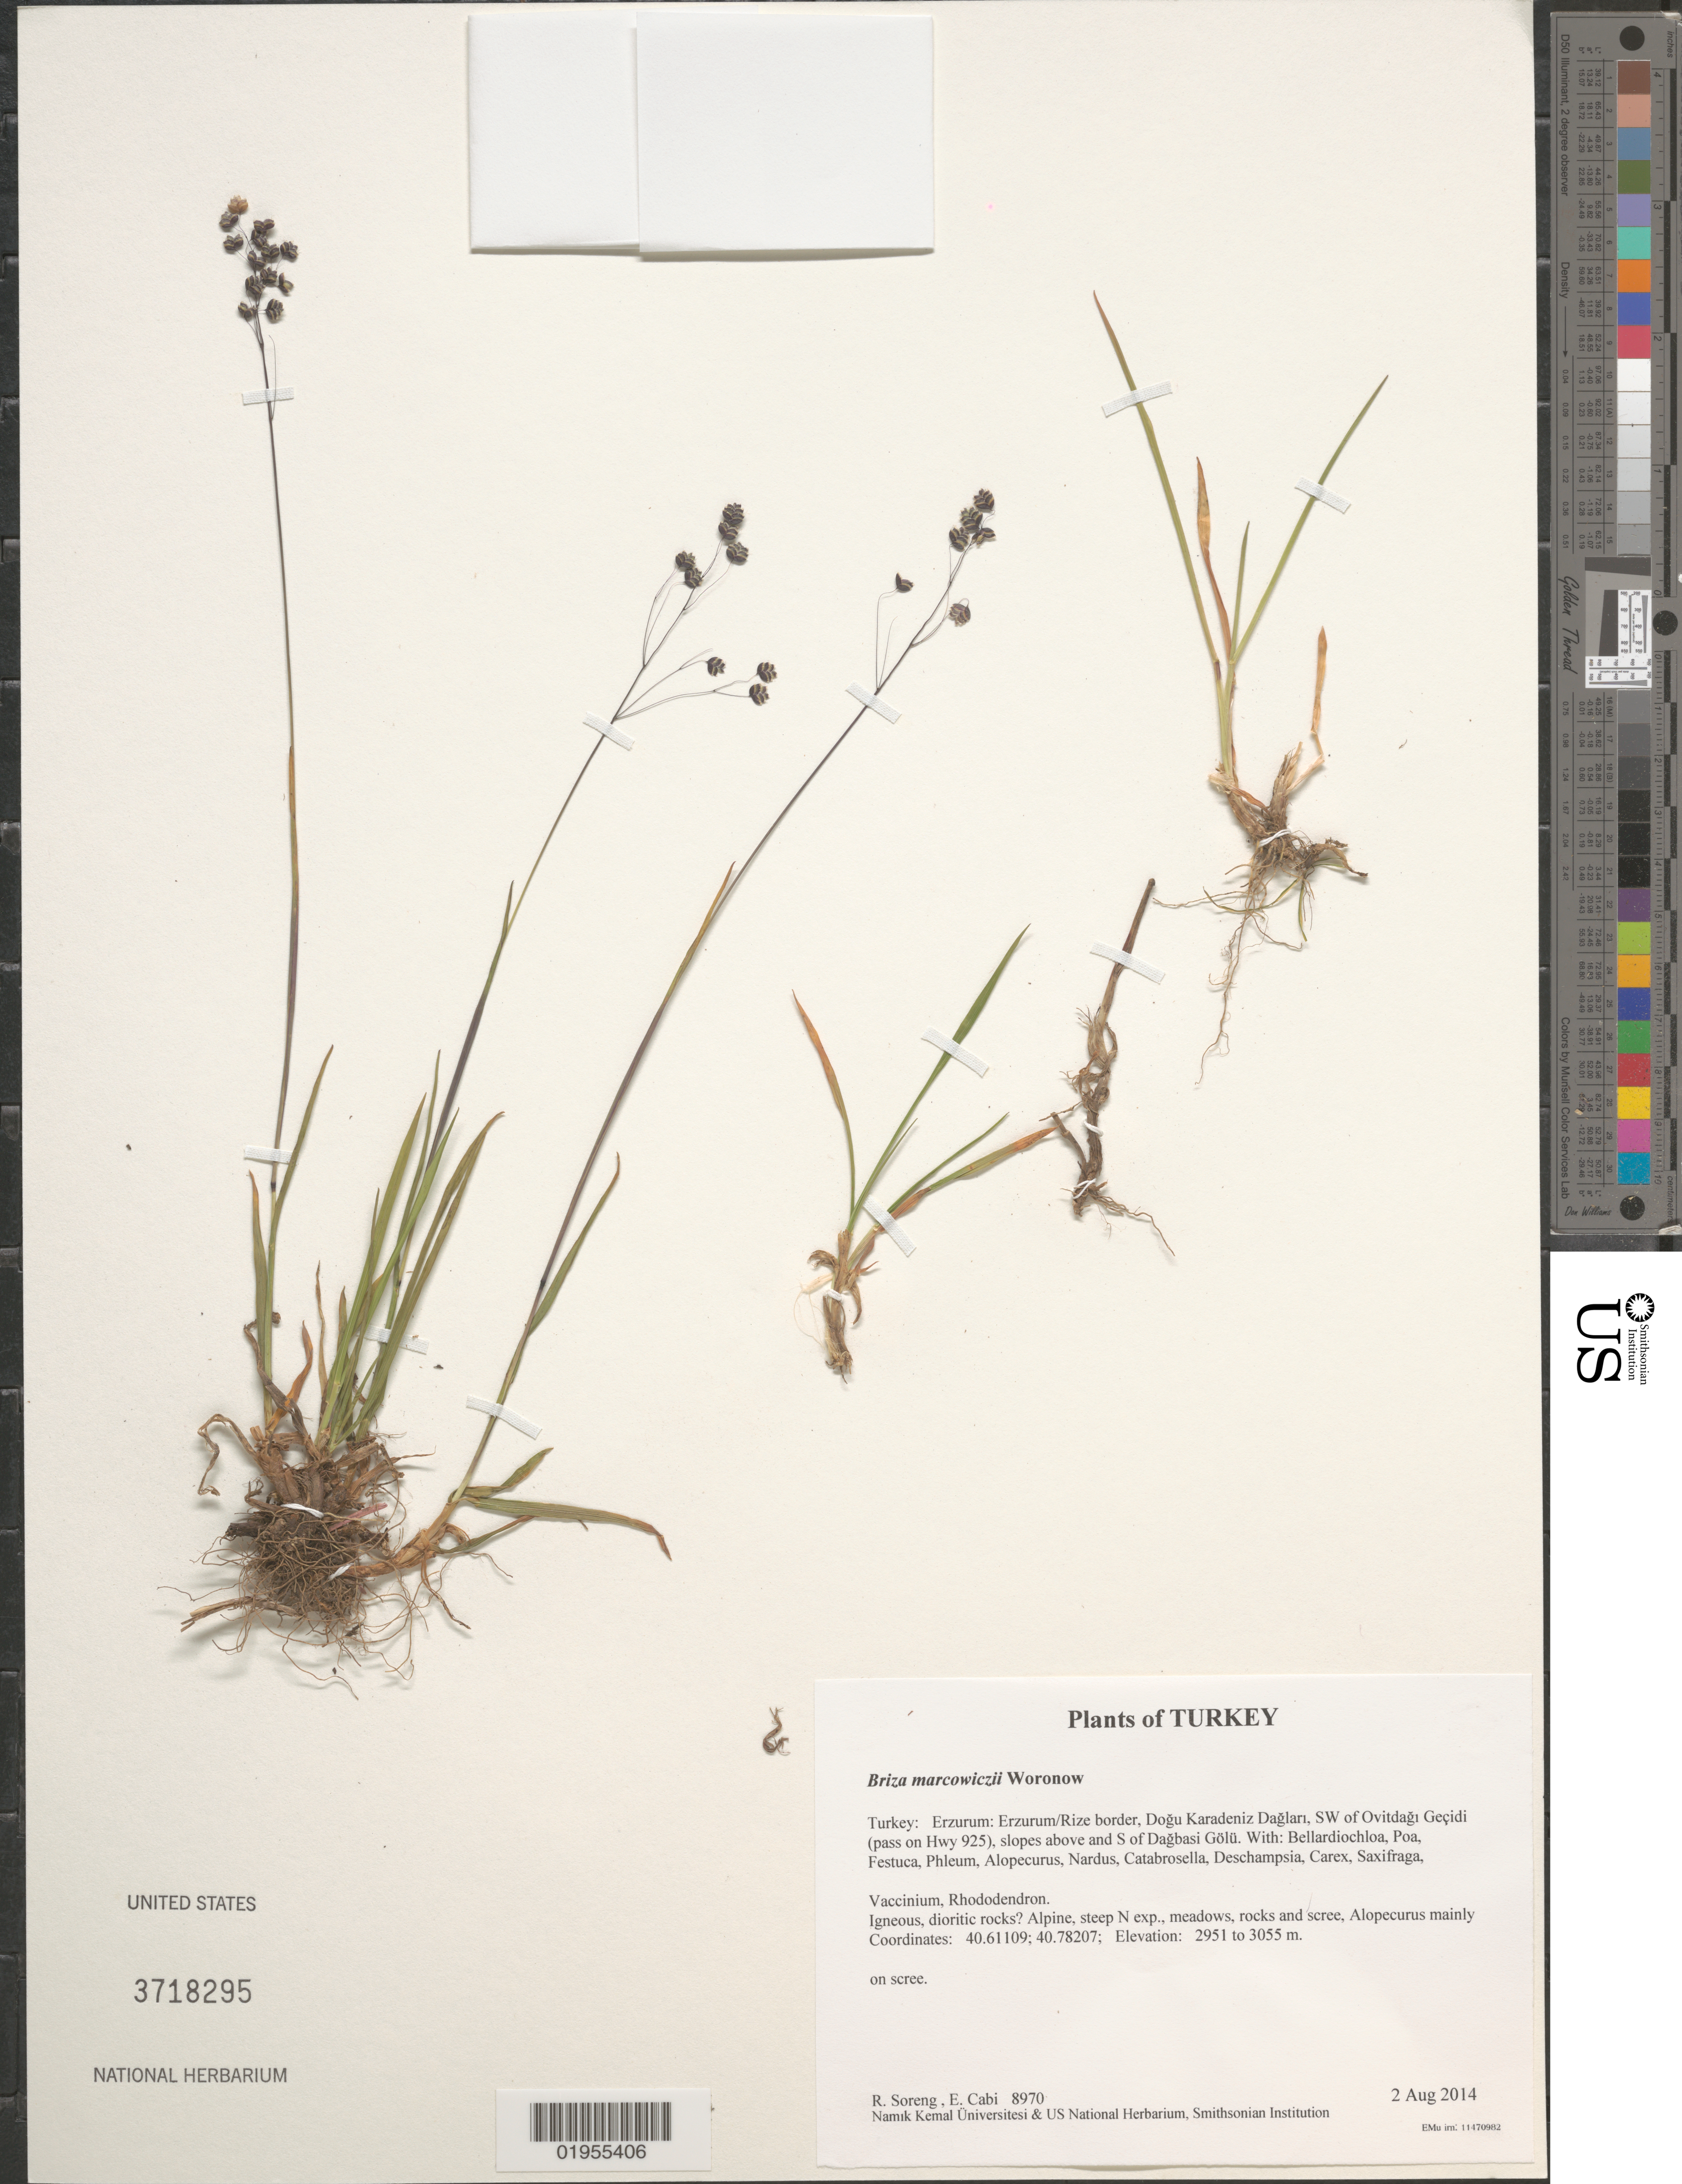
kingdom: Plantae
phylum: Tracheophyta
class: Liliopsida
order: Poales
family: Poaceae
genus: Briza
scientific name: Briza marcowiczii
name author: Woronow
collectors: R. J. Soreng & E. Cabi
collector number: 8970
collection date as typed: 2 Aug 2014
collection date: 2014-08-02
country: Turkey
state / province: Erzurum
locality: Erzurum/Rize border, Dogu Karadeni Daglari, SW of Ovitdagi Gecidi (pass on Hwy 925), slopes above and S of Dagbasi Golu,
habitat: Igneous, dioritic rocks? Alpine, steep N exp., meadows, rocks and scree, Alopecurus mainly on scree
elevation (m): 2951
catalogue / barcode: US 3718295